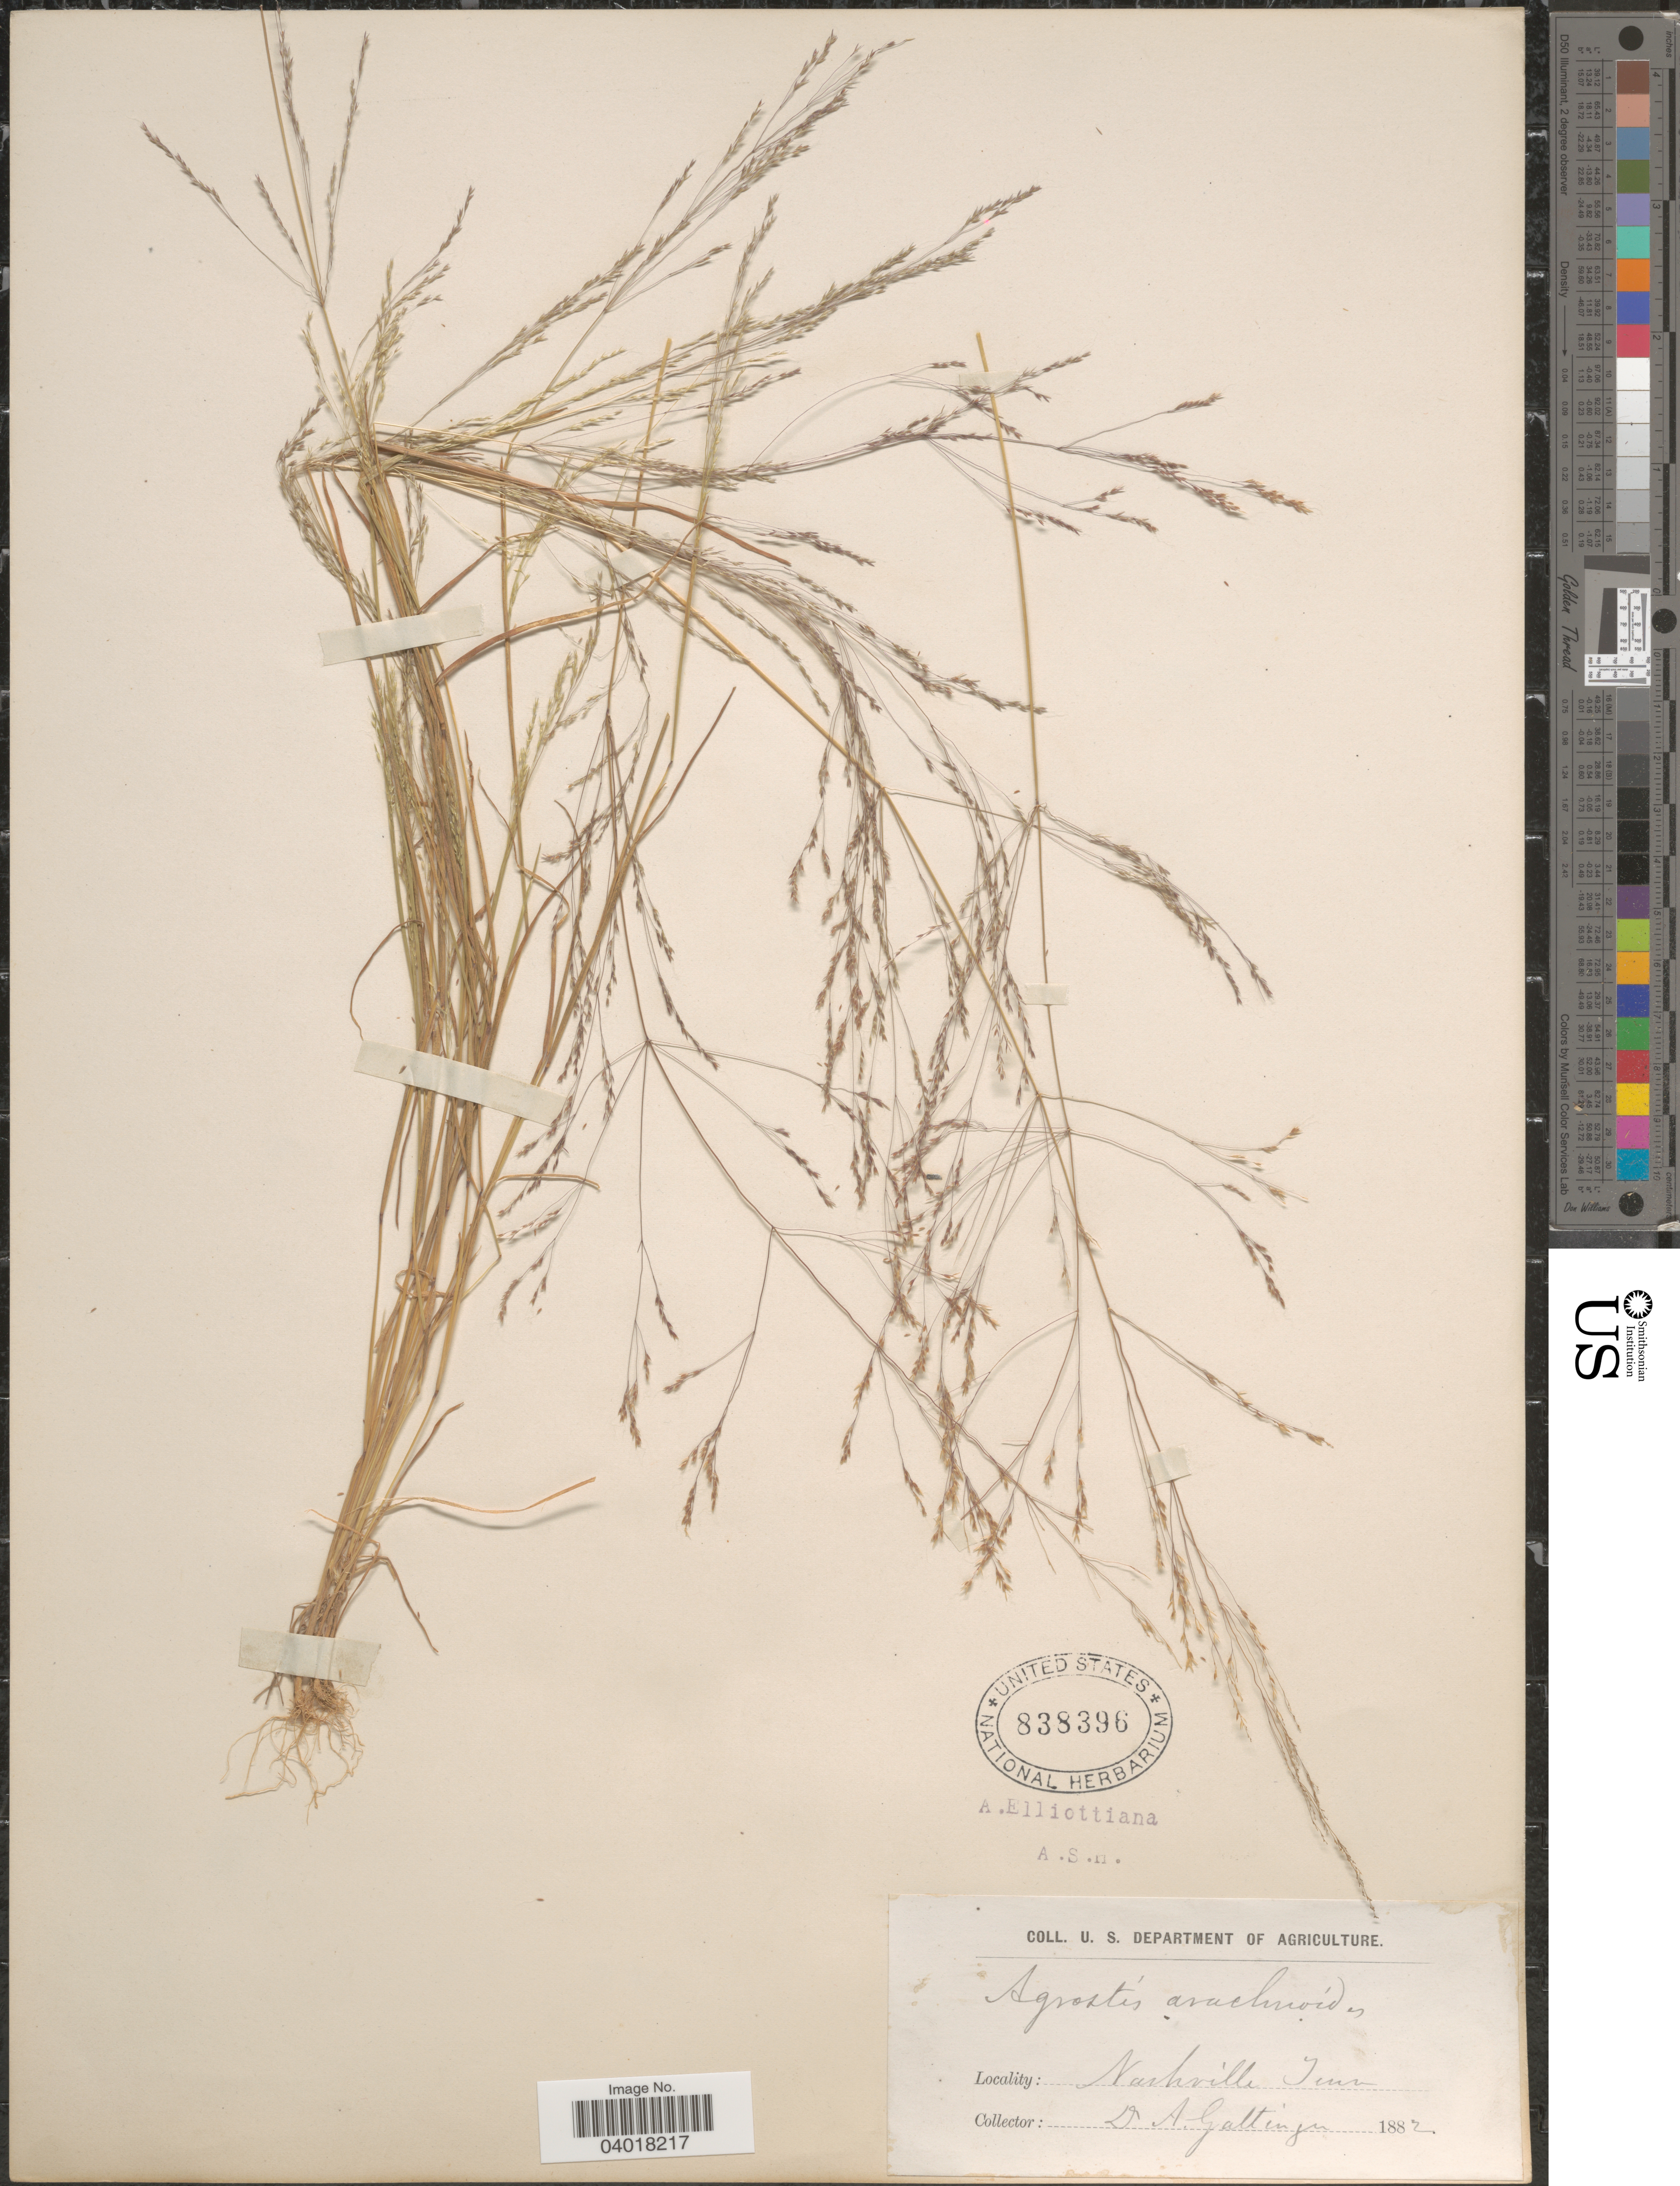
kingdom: Plantae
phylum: Tracheophyta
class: Liliopsida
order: Poales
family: Poaceae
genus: Agrostis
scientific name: Agrostis elliottiana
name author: Schult.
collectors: A. Gattinger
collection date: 1882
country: United States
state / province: Tennessee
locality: Nashville.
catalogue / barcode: US 838396